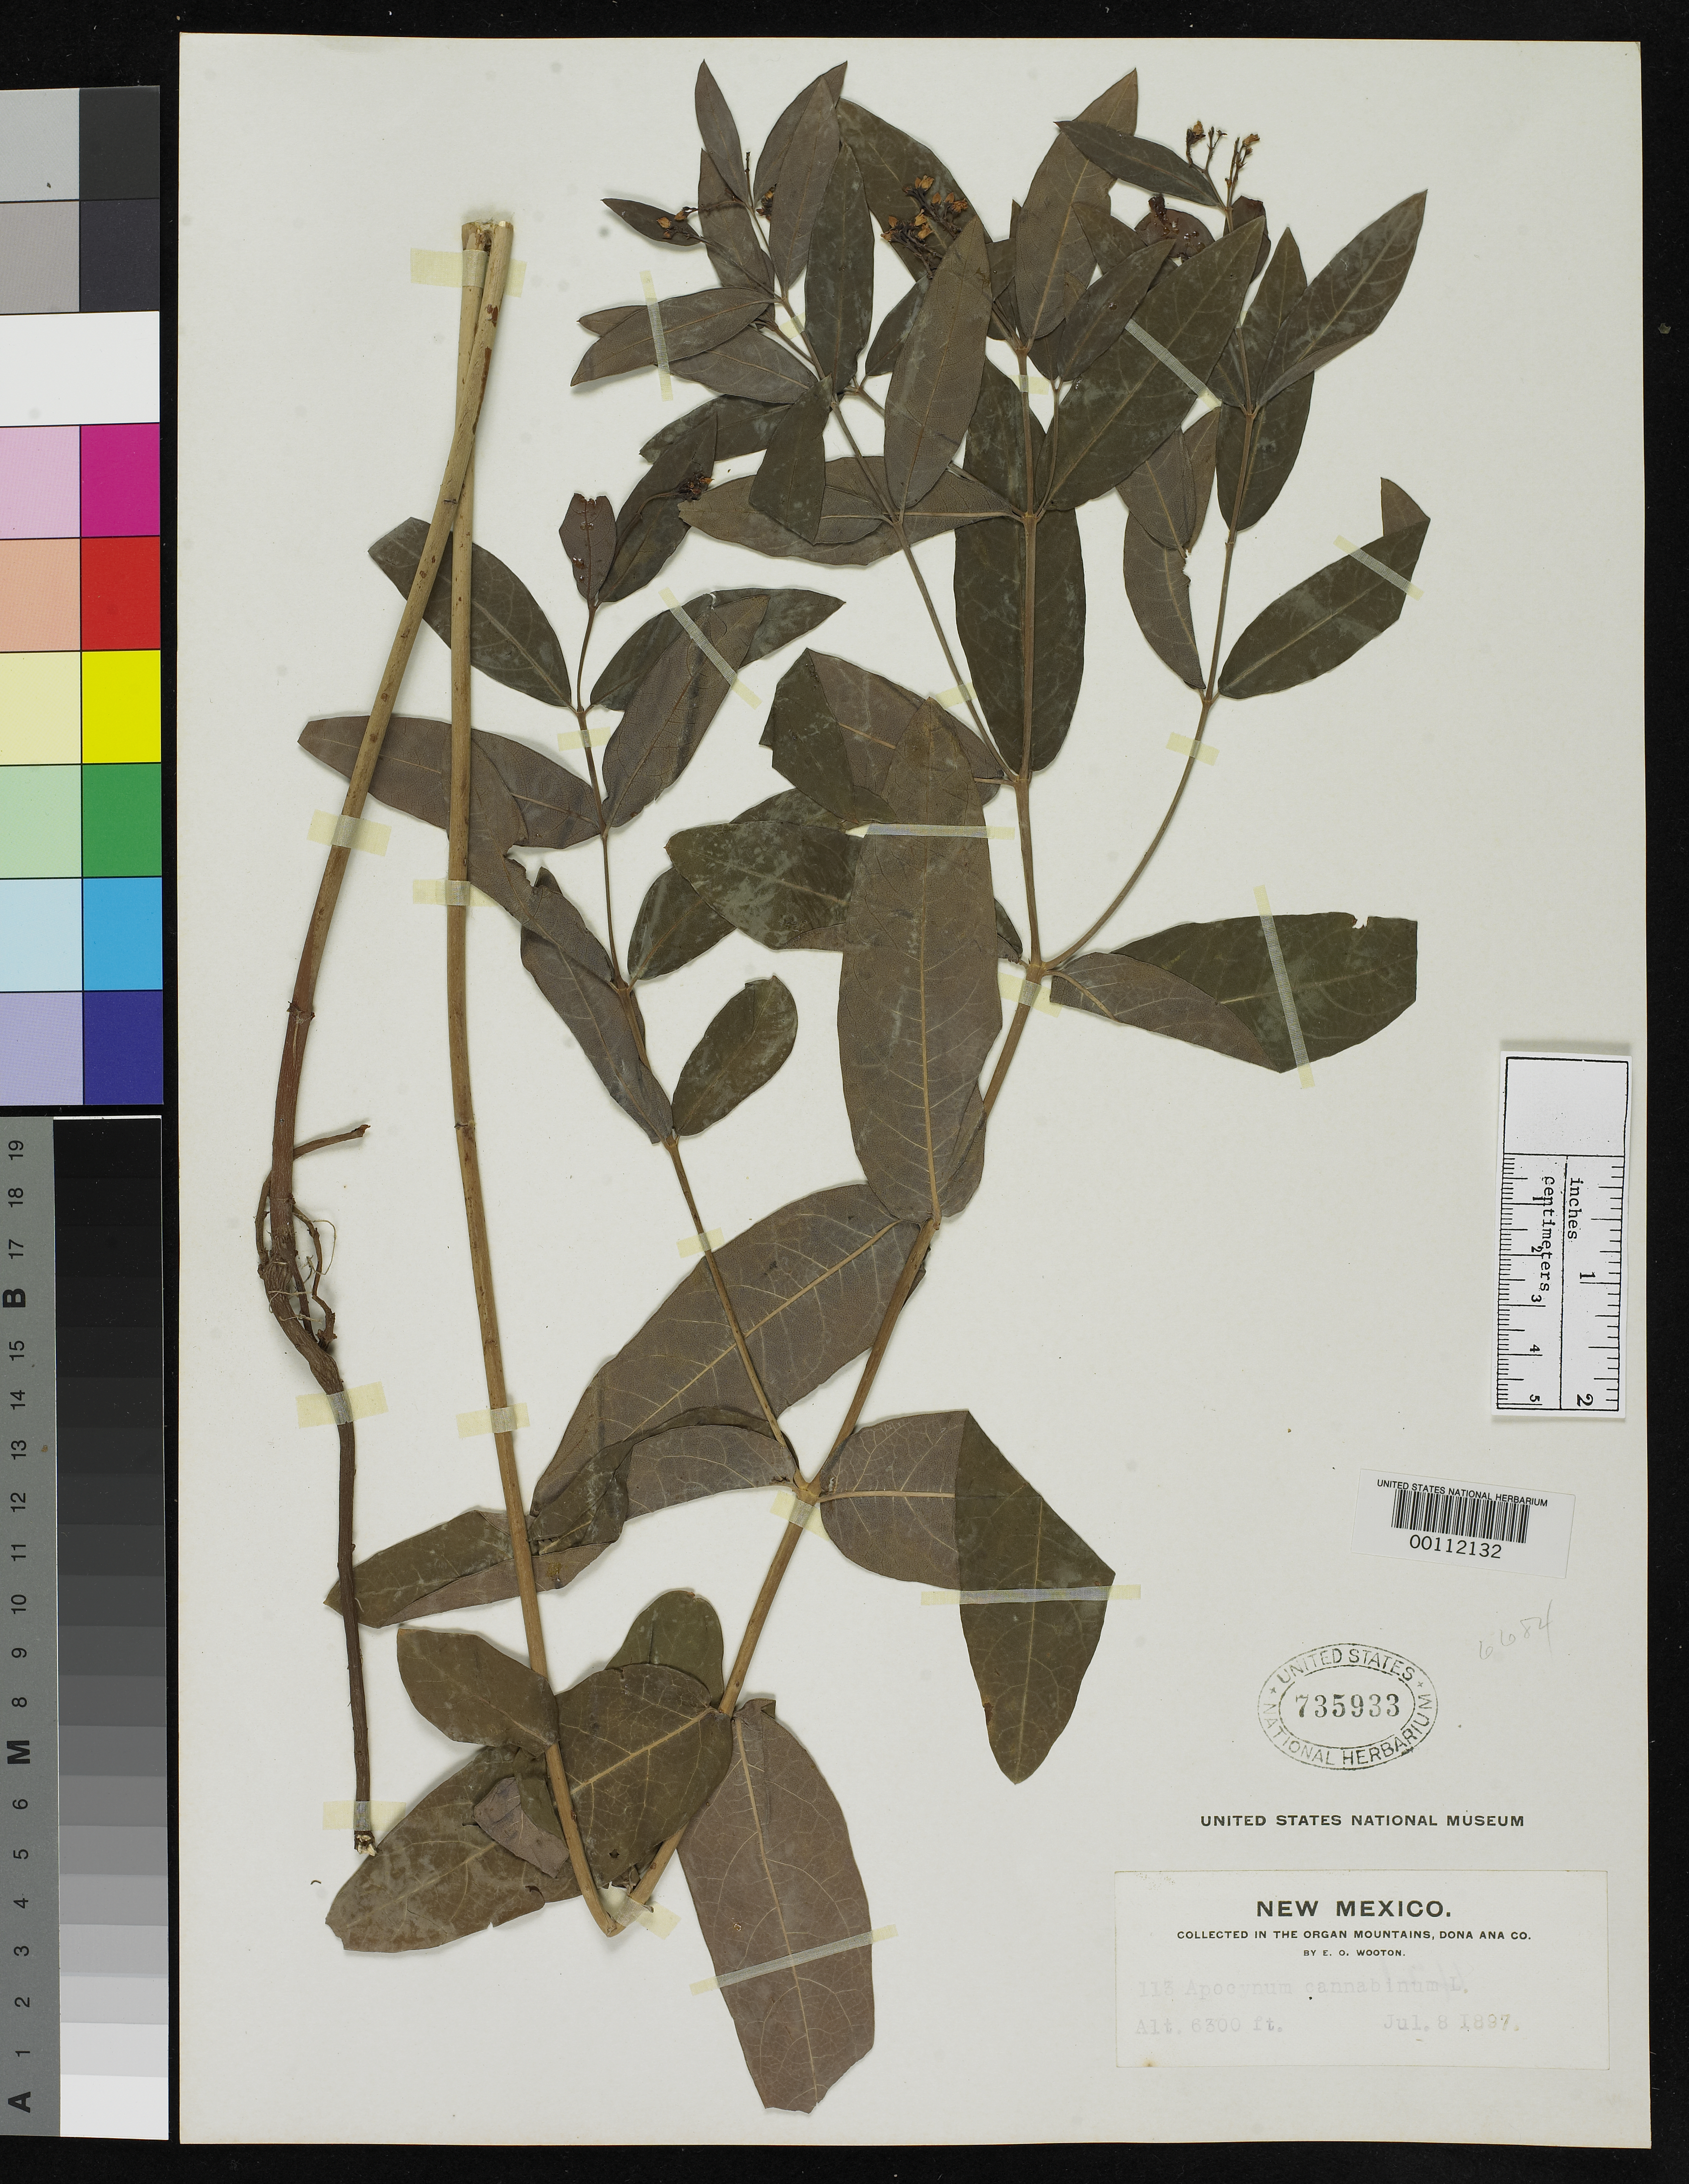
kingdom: Plantae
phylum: Tracheophyta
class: Magnoliopsida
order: Gentianales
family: Apocynaceae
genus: Apocynum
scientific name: Apocynum laurinum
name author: Greene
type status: Isotype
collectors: E. O. Wooton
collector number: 113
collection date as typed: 08 Jul 1897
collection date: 1897-07-08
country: United States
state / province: New Mexico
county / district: Dona Ana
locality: Organ Mountains.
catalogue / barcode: US 735933